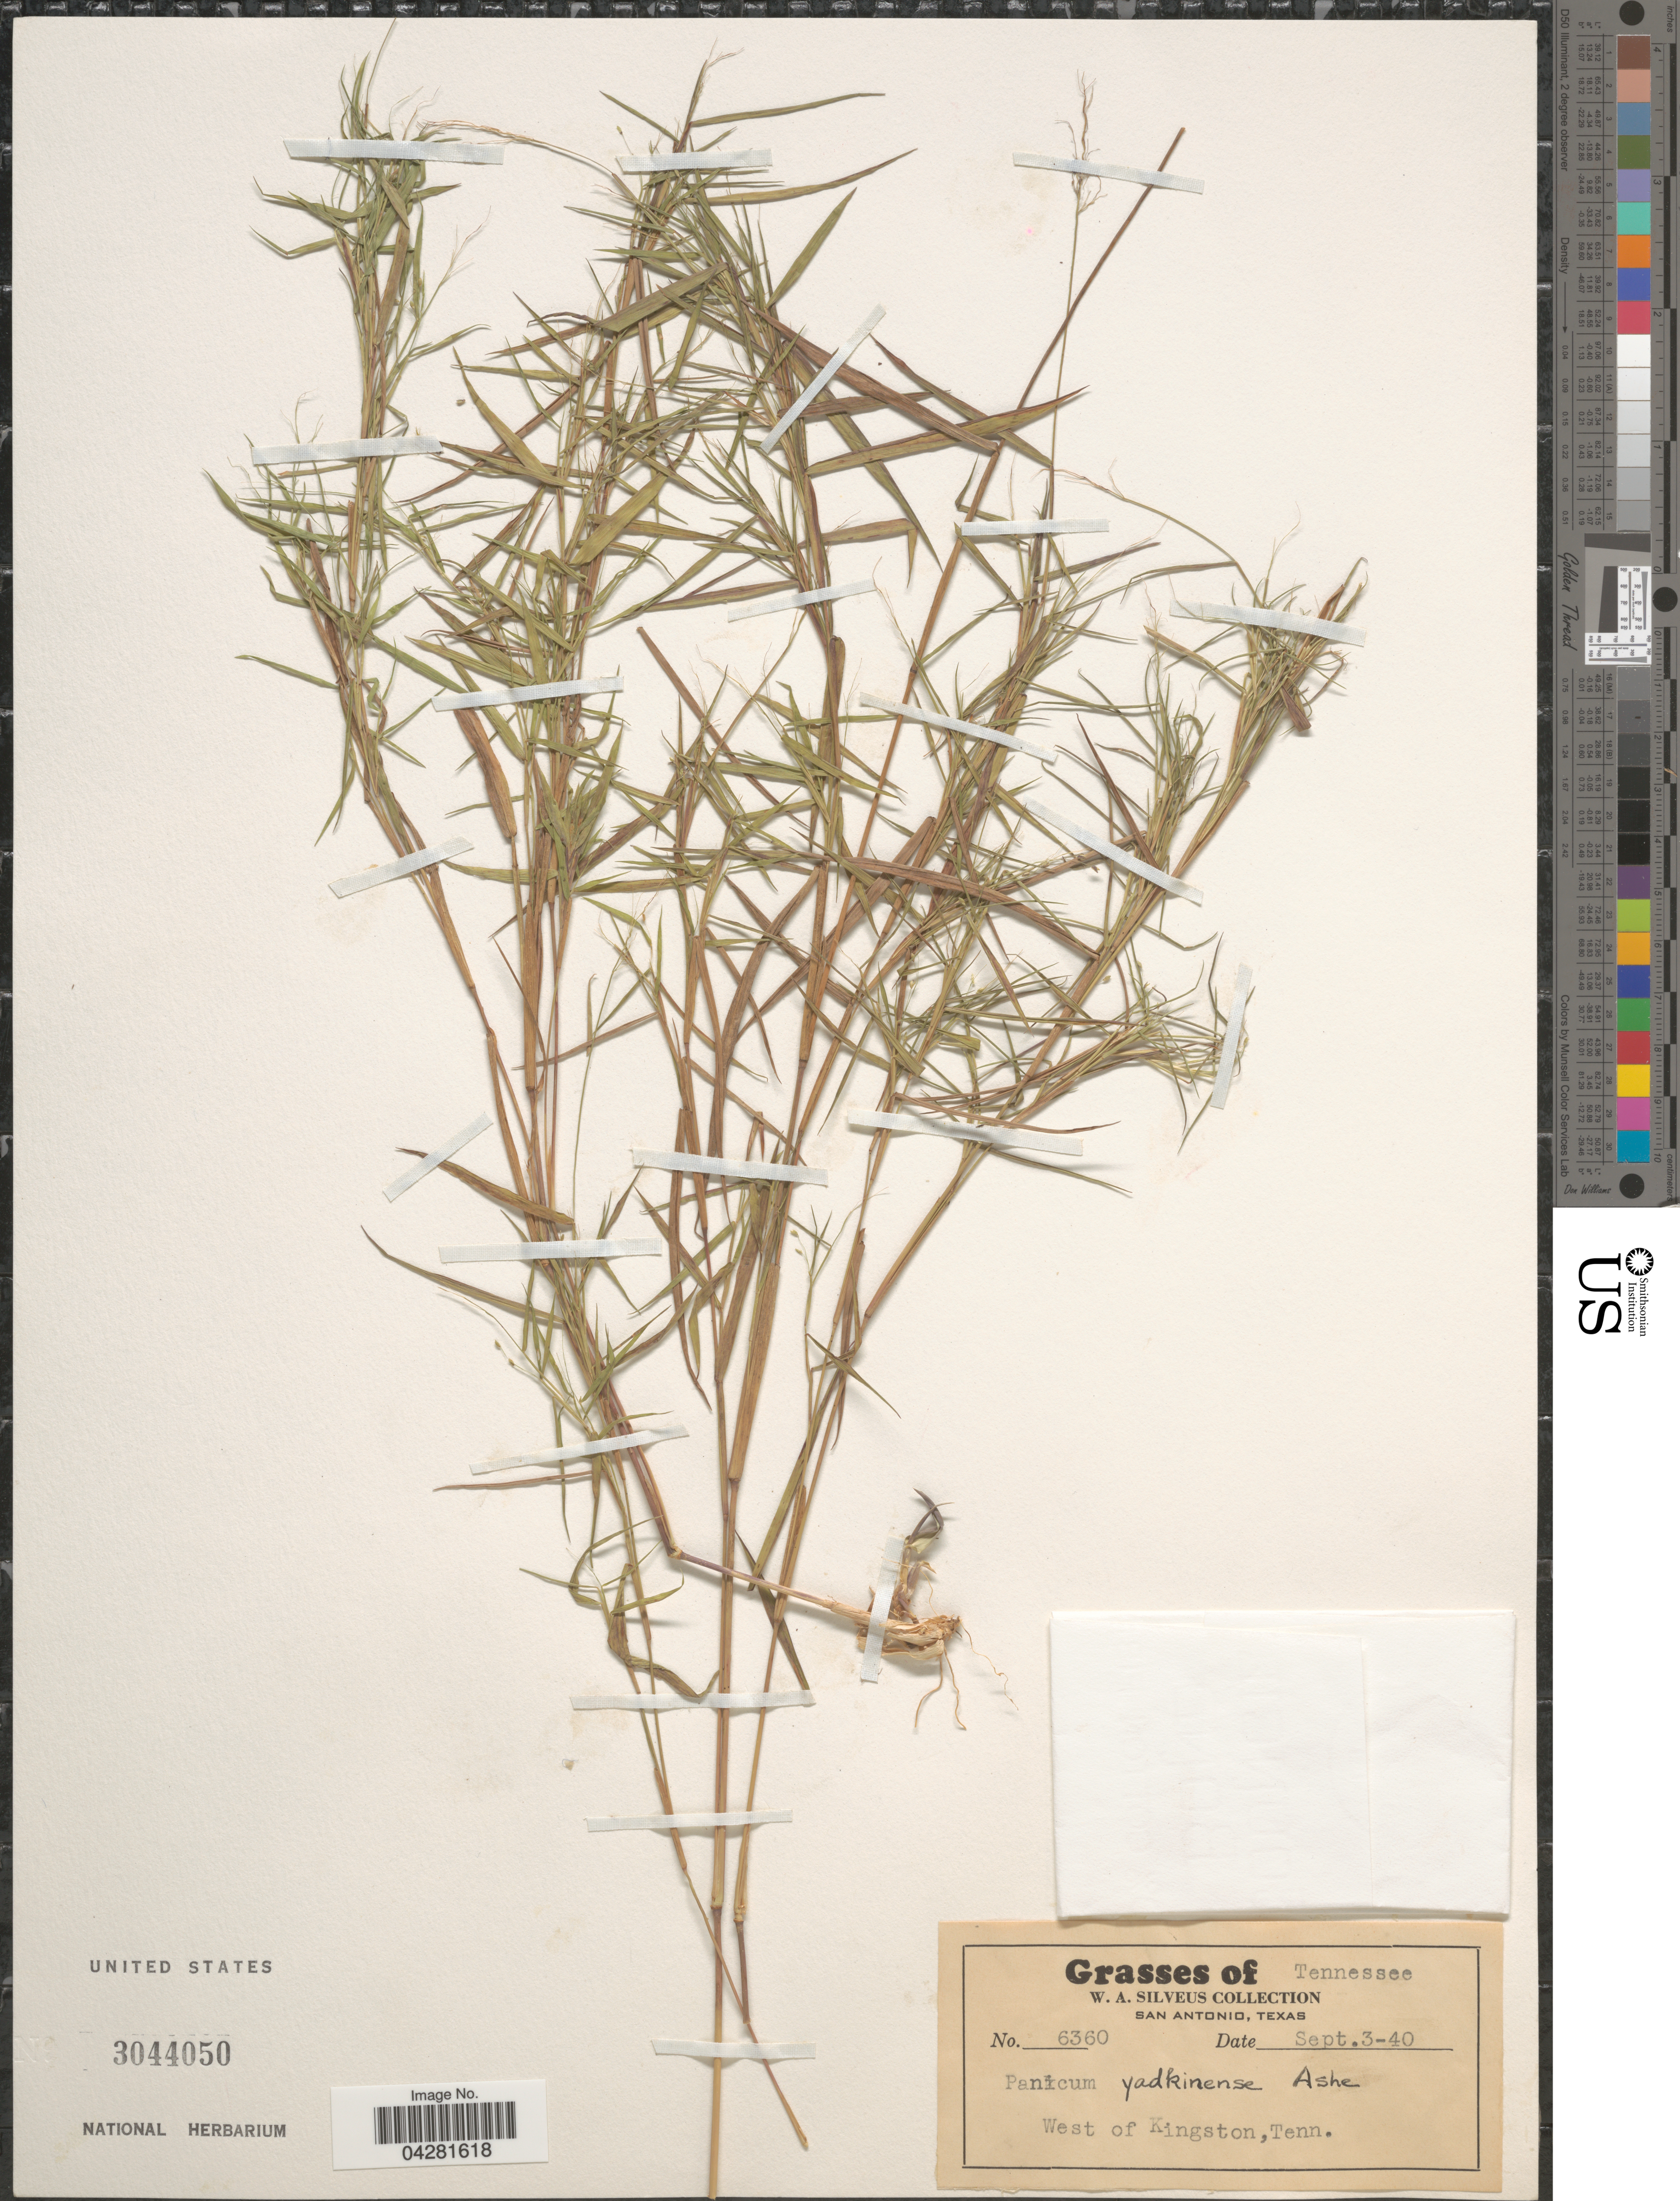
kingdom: Plantae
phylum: Tracheophyta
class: Liliopsida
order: Poales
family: Poaceae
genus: Dichanthelium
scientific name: Dichanthelium dichotomum subsp. yadkinense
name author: (Ashe) Freckmann & Lelong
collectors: W. Silveus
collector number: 6360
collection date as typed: Transcribed d/m/y: 3/9/40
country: United States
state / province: Tennessee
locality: West of Kingston.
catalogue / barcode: US 3044050